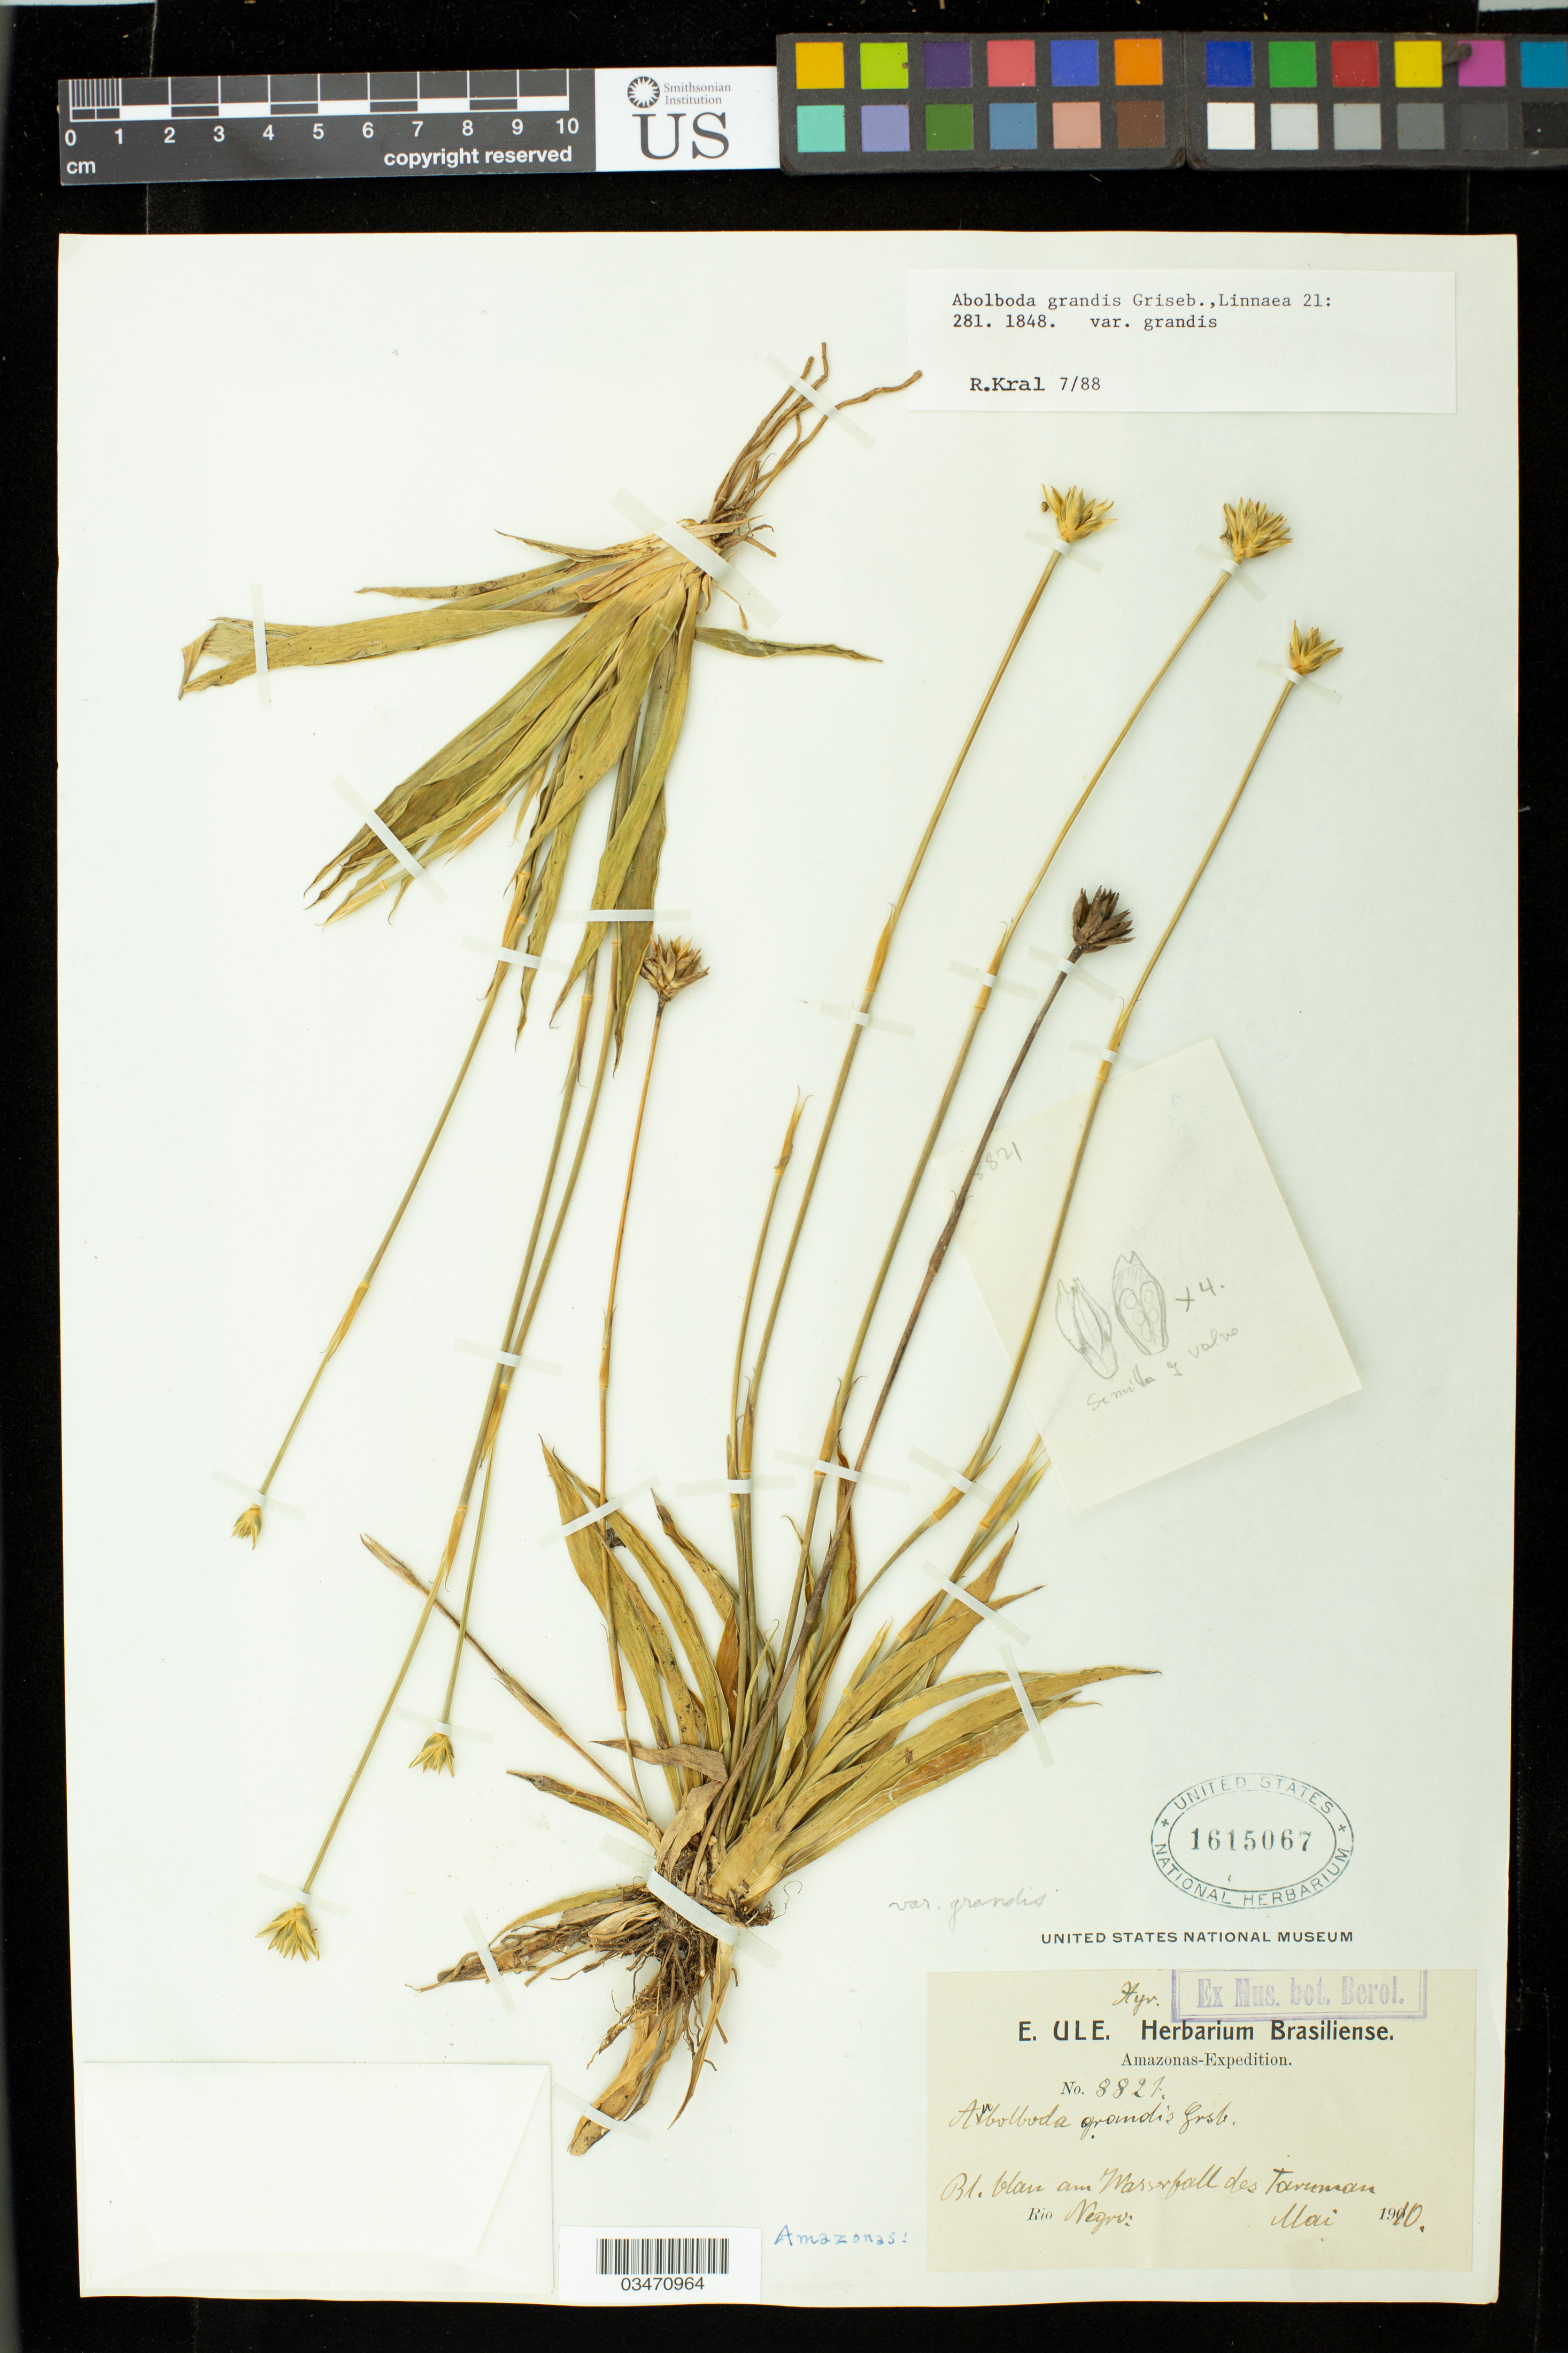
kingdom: Plantae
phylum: Tracheophyta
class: Liliopsida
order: Poales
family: Xyridaceae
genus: Abolboda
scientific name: Abolboda grandis var. grandis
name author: Griseb.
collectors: E. H. Ule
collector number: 8821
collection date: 1910-05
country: Brazil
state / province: Amazonas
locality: Rio Negro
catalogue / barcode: US 1615067